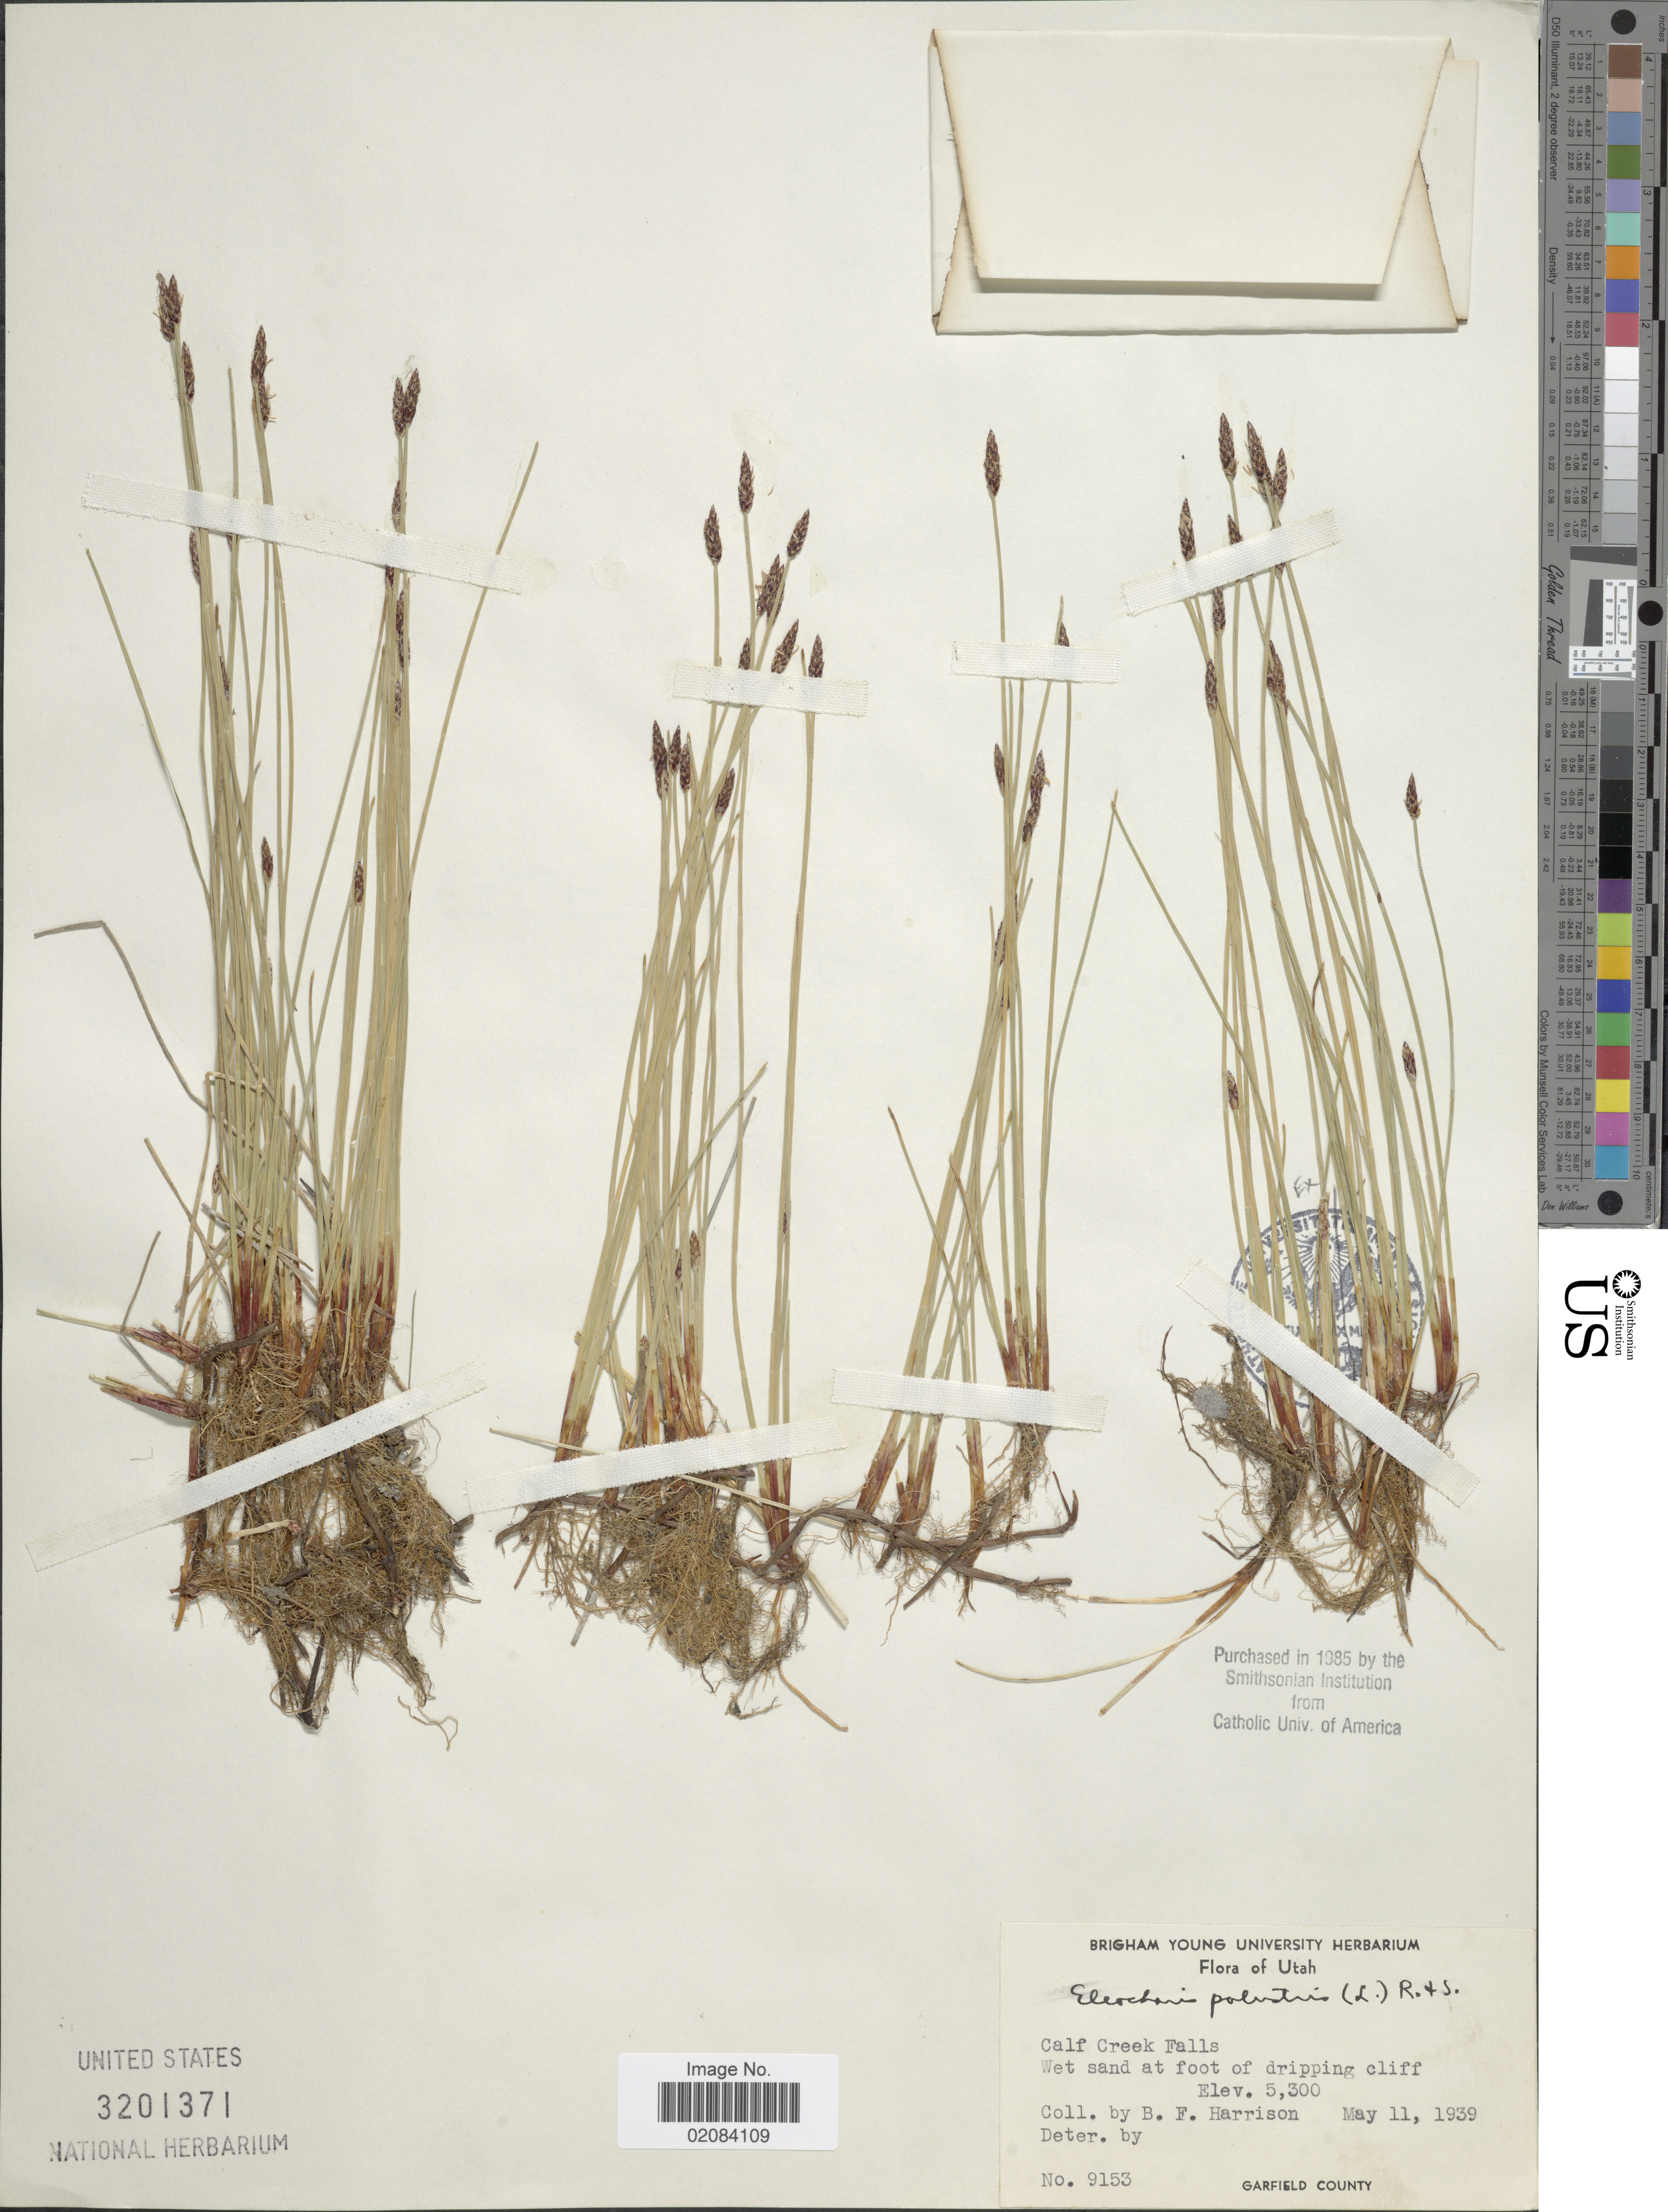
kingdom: Plantae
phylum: Tracheophyta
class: Liliopsida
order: Poales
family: Cyperaceae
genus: Eleocharis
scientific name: Eleocharis palustris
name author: (L.) Roem. & Schult.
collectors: B. F. Harrison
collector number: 9153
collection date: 1939-05-11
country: United States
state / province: Utah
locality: Utah, Galf Creek Falls, West sand at foot of dripping cliff.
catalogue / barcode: US 3201371